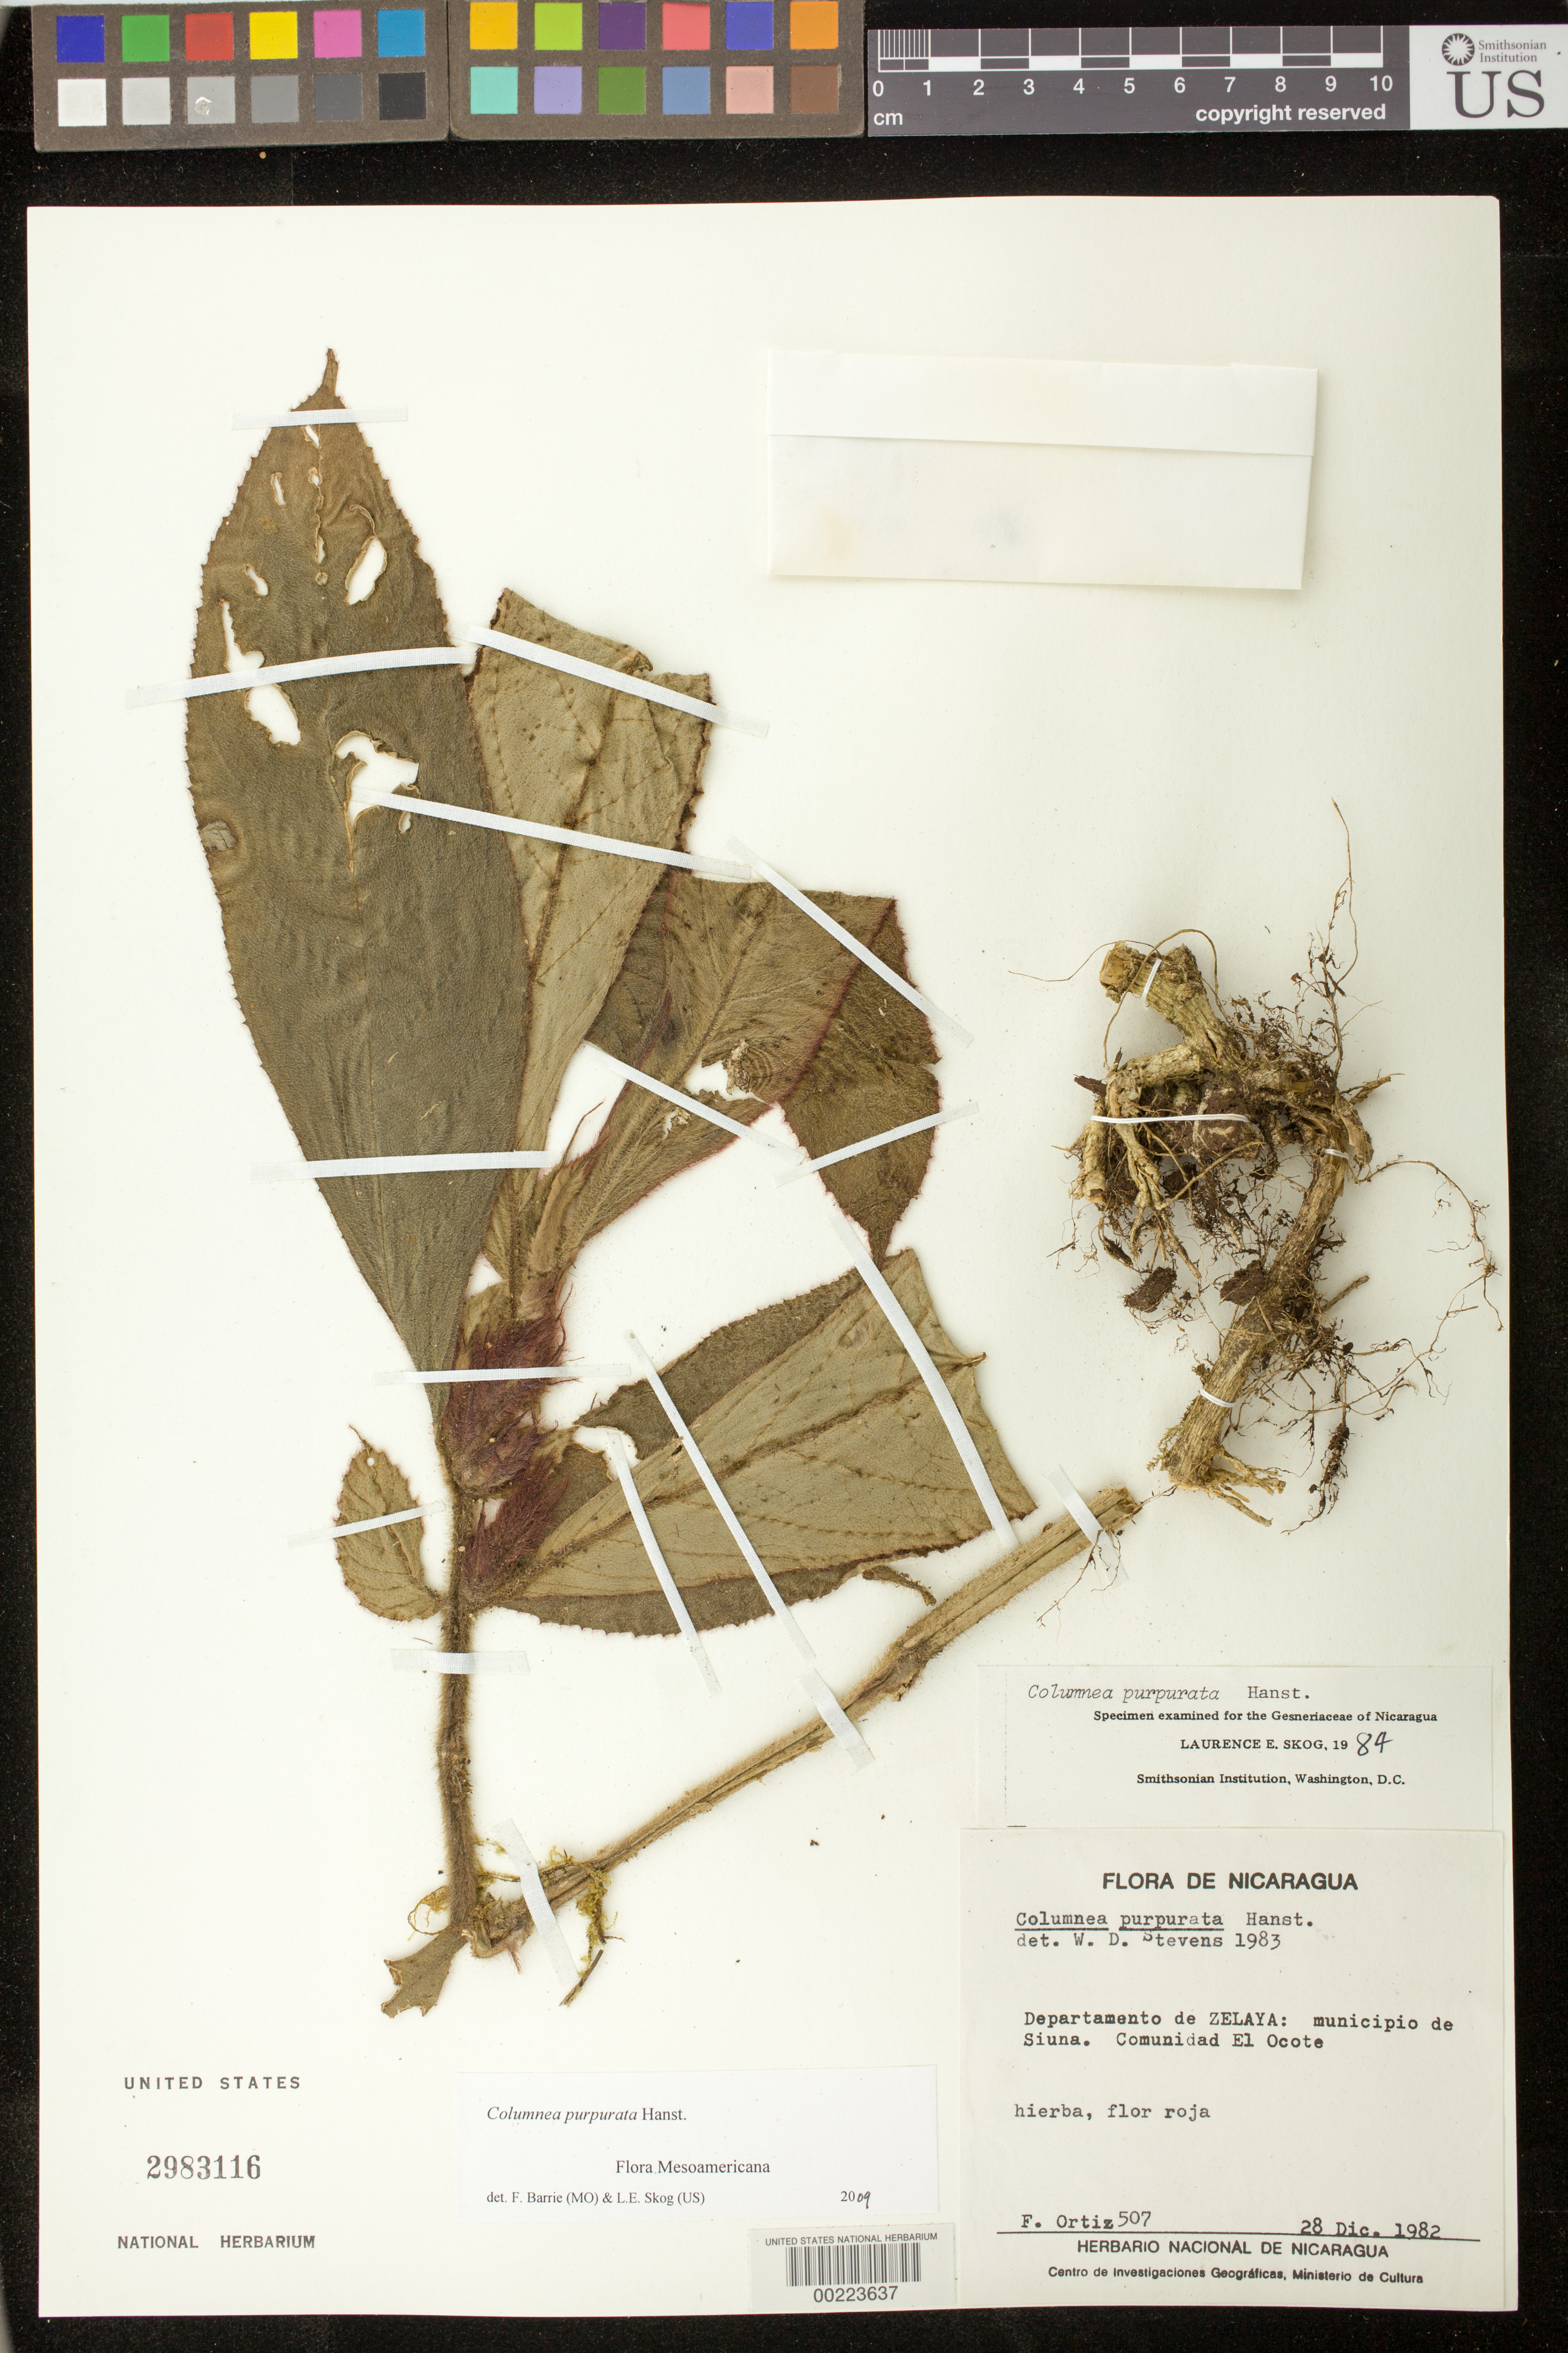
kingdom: Plantae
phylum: Tracheophyta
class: Magnoliopsida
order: Lamiales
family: Gesneriaceae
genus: Columnea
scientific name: Columnea purpurata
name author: Hanst.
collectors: F. Ortiz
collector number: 507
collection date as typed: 28 Dec 1982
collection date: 1982-12-28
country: Nicaragua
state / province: Atlántico Norte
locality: Mun. of Siuna, community of El Ocote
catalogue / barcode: US 2983116